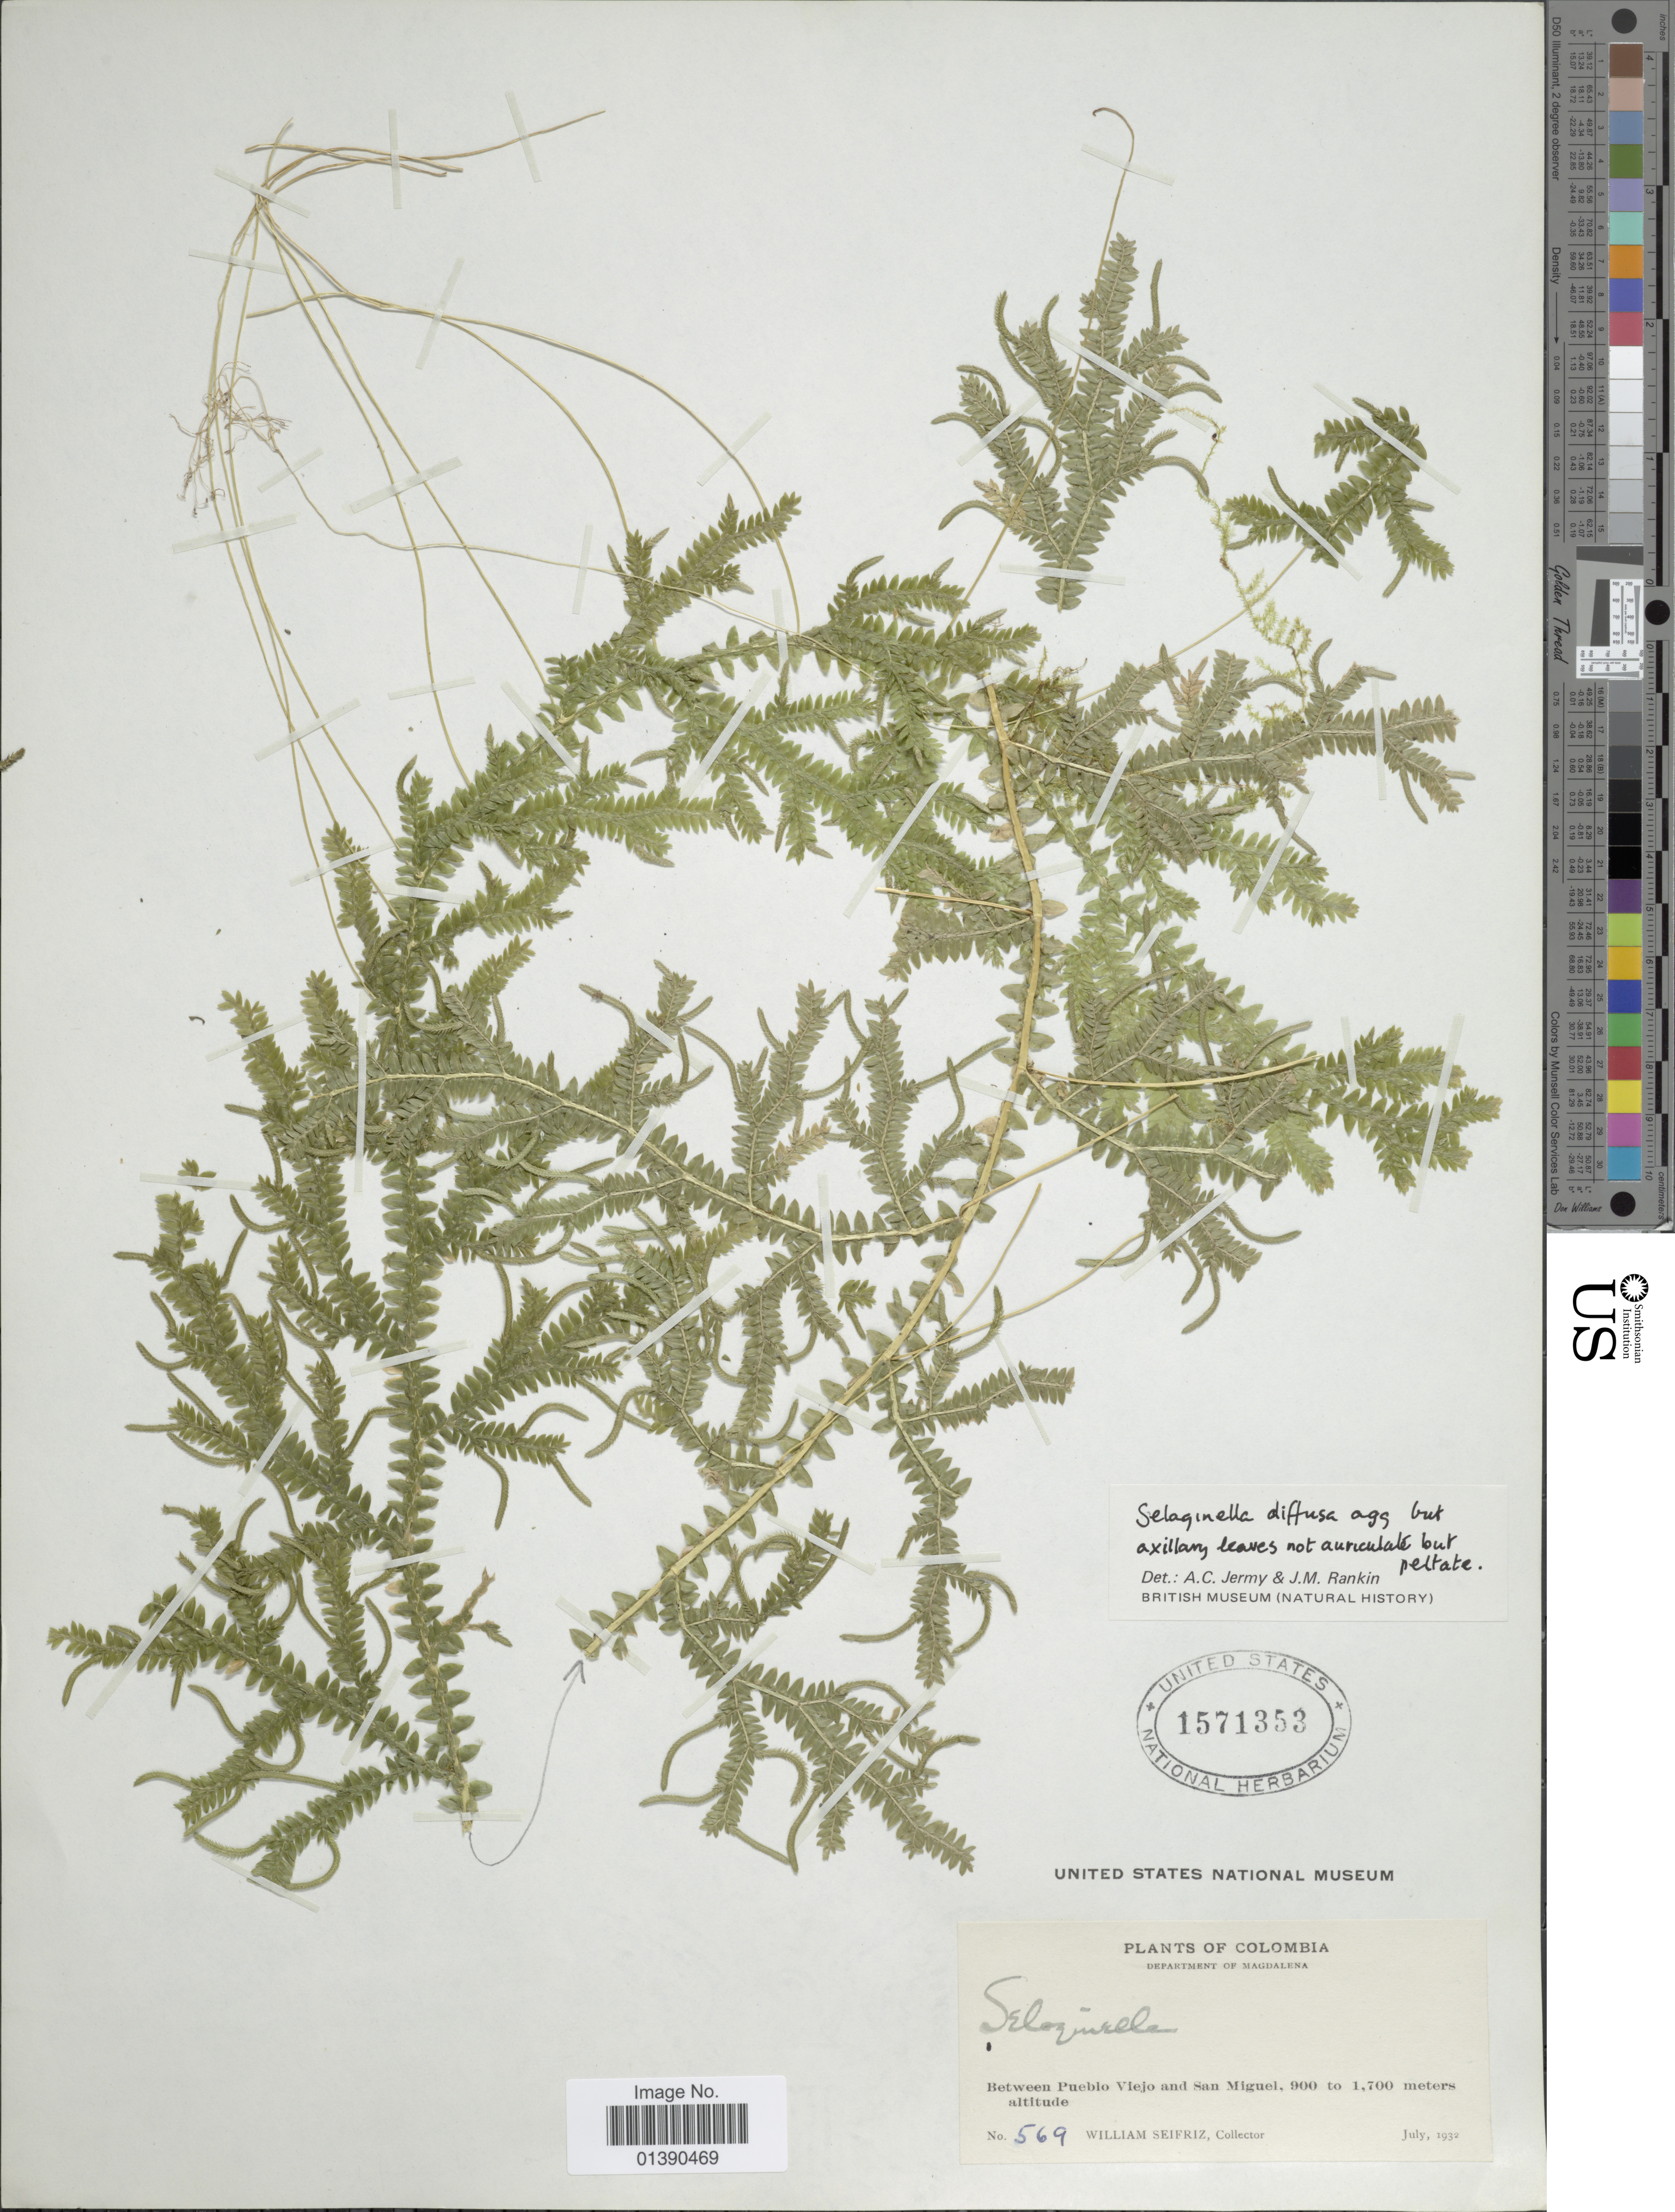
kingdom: Plantae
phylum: Tracheophyta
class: Lycopodiopsida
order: Selaginellales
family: Selaginellaceae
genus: Selaginella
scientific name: Selaginella diffusa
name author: (C. Presl) Spring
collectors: W. Seifriz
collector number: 569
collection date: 1932-07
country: Colombia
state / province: Magdalena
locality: Between Pueblo Viejo and San Miguel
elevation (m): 900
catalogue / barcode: US 1571353